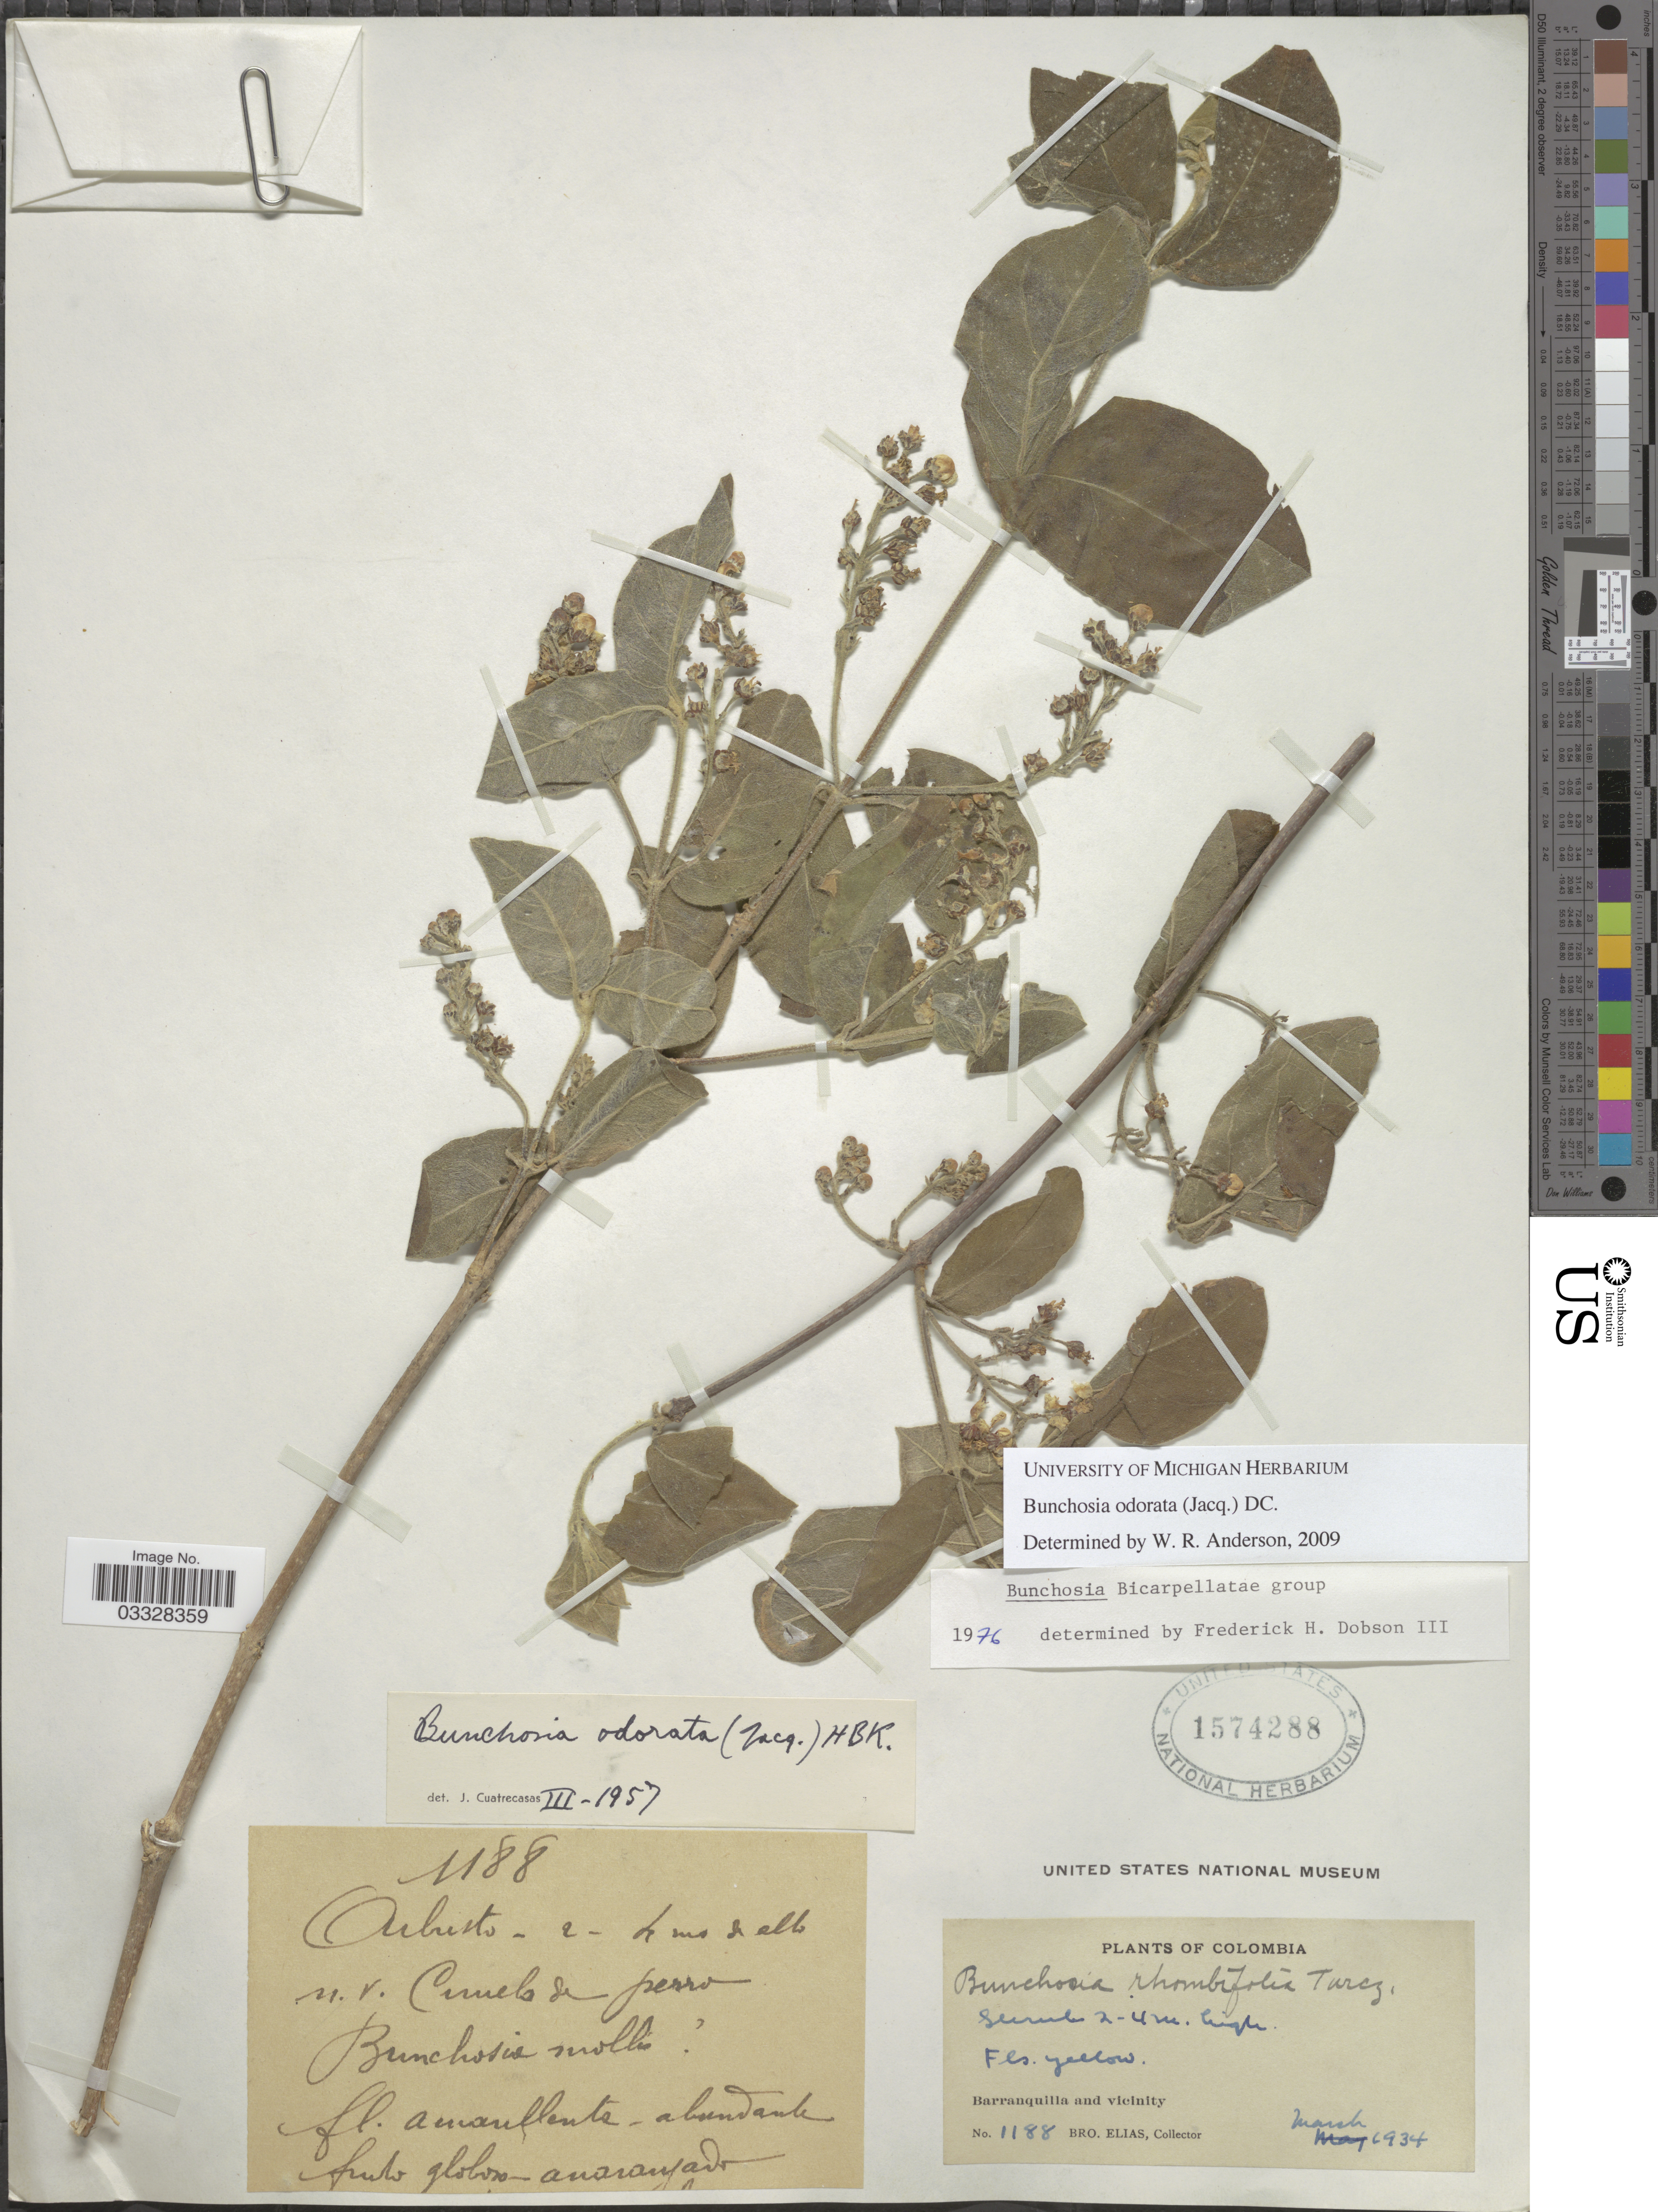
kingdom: Plantae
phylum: Tracheophyta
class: Magnoliopsida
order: Malpighiales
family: Malpighiaceae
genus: Bunchosia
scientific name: Bunchosia odorata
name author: (Jacq.) DC.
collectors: Bro. Elias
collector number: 1188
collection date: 1934-03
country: Colombia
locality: Barranquilla and vicinity.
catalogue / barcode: US 1574288